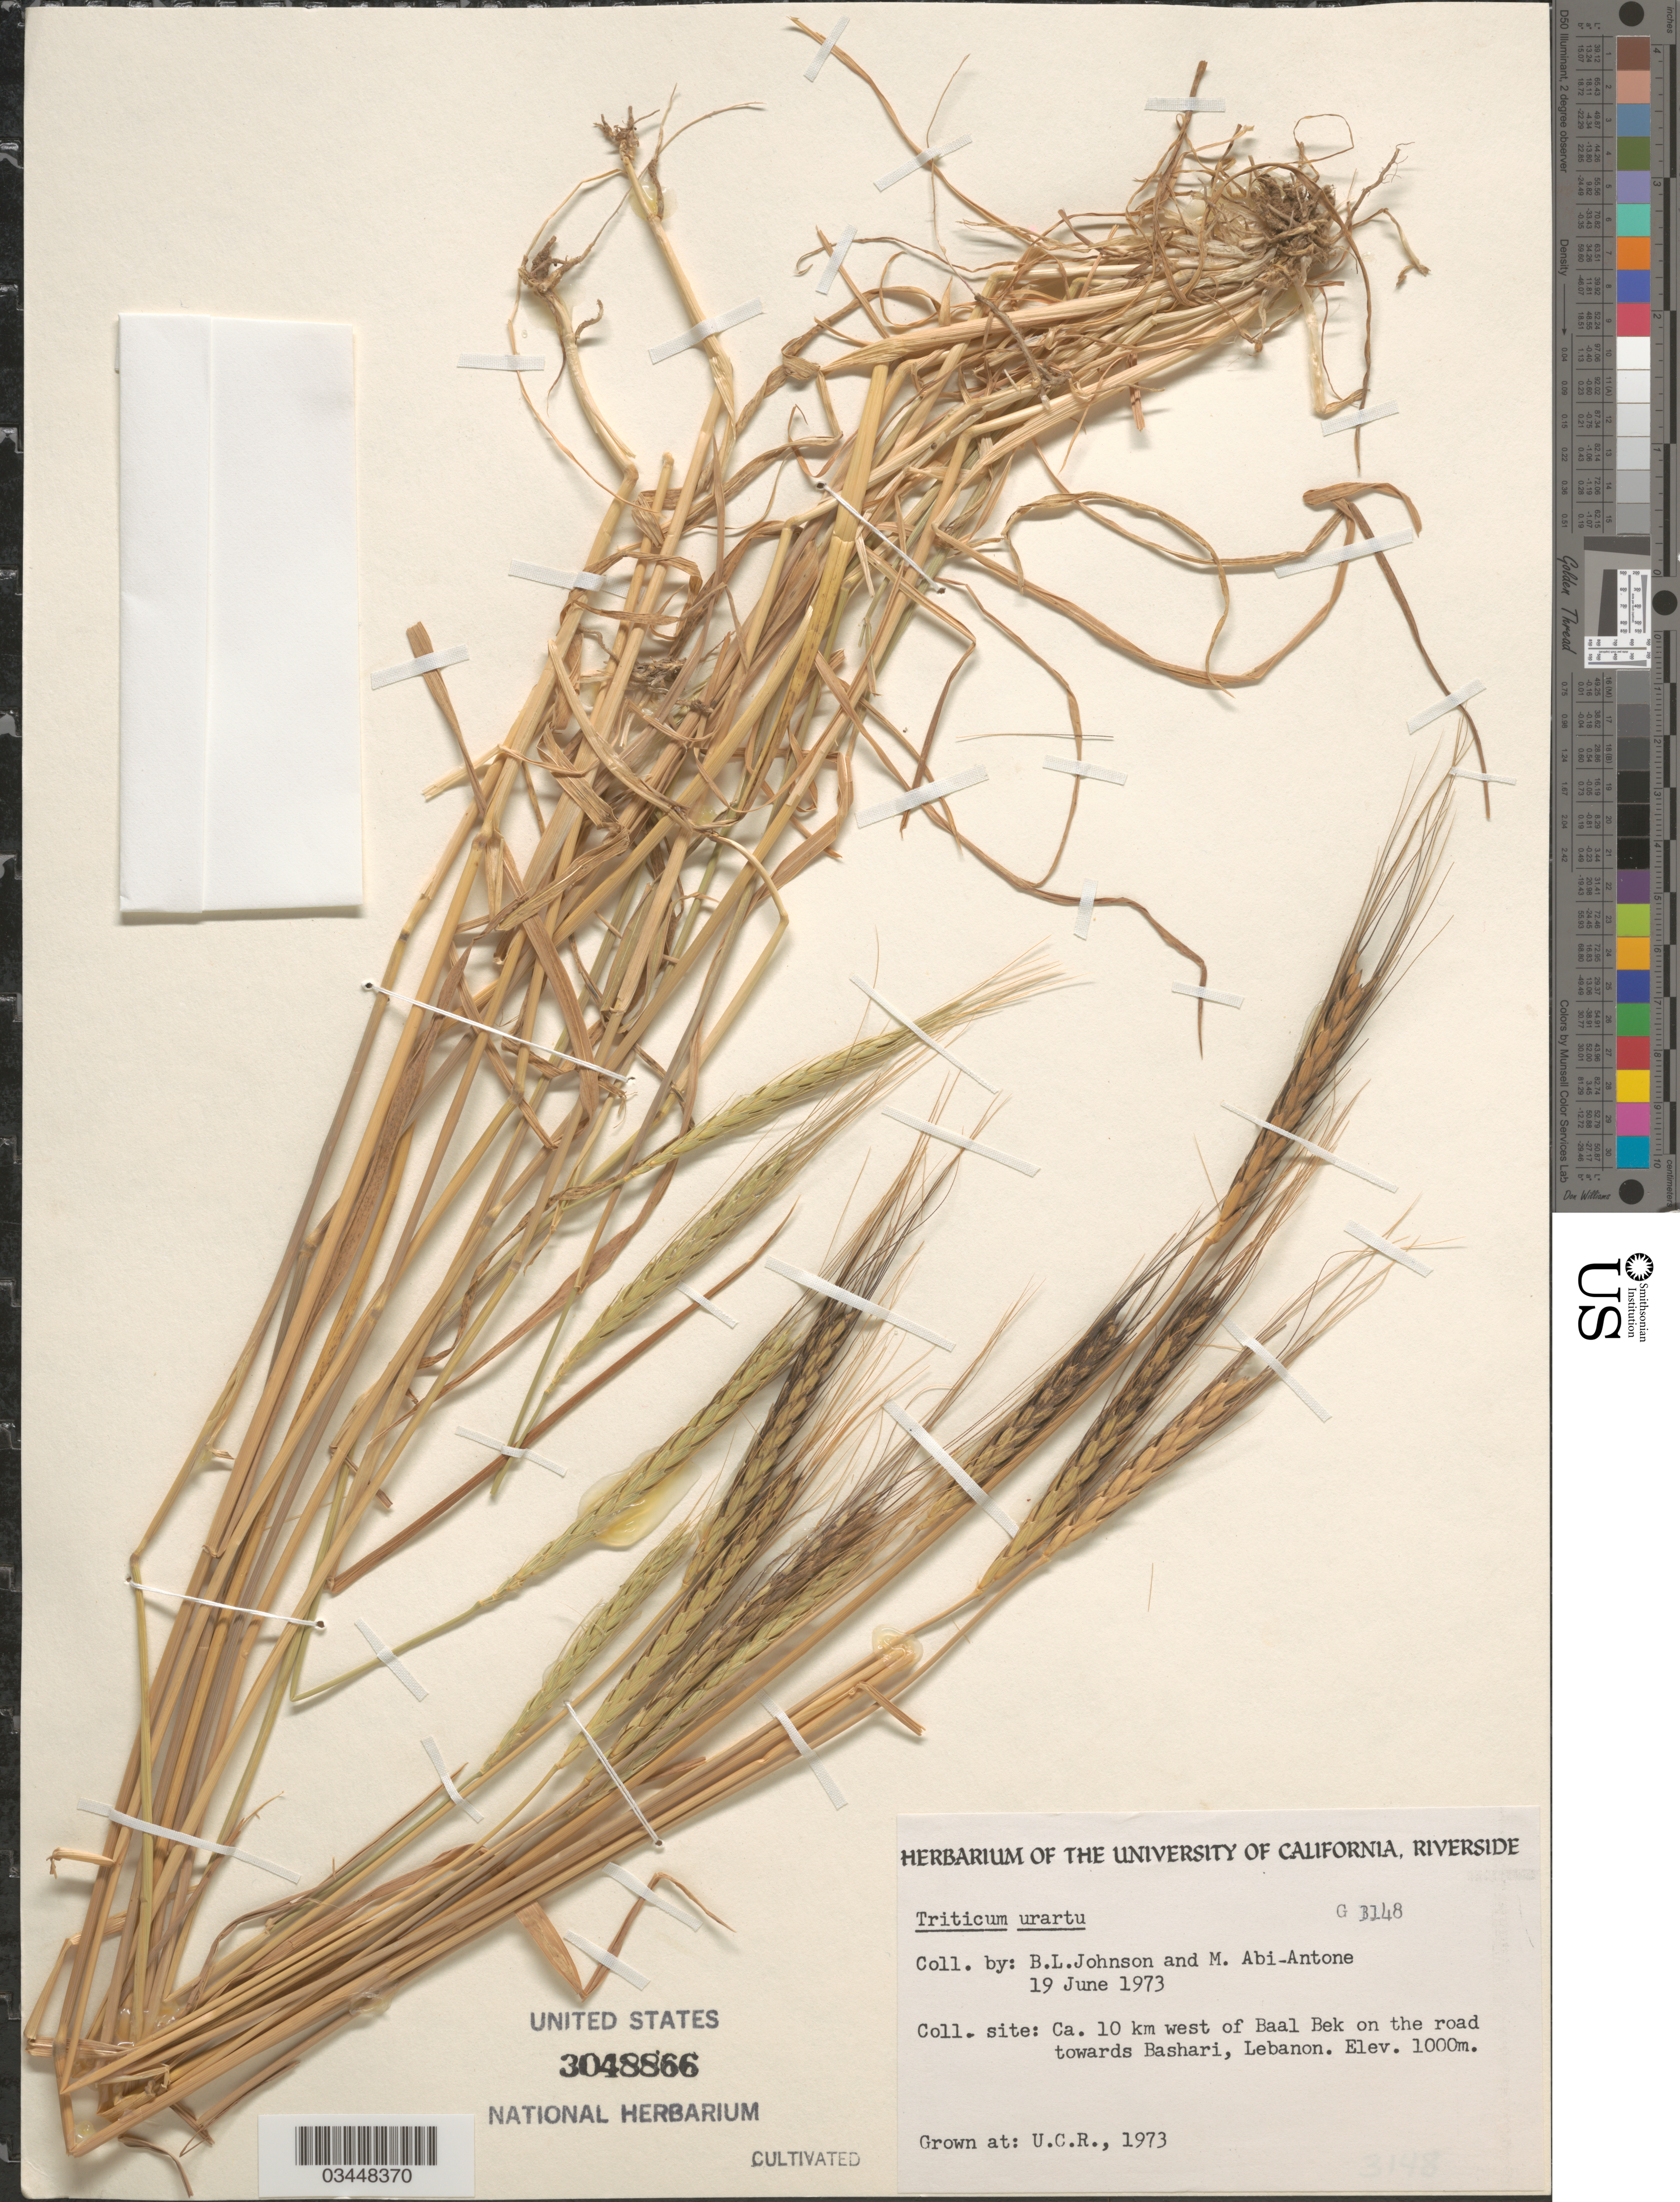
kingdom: Plantae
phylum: Tracheophyta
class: Liliopsida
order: Poales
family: Poaceae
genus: Triticum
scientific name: Triticum urartu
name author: Thumanjan ex Gandilyan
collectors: ex herb. Univ. of California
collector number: G3148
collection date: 1973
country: United States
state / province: California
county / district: Riverside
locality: U.C.R.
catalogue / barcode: US 3048866